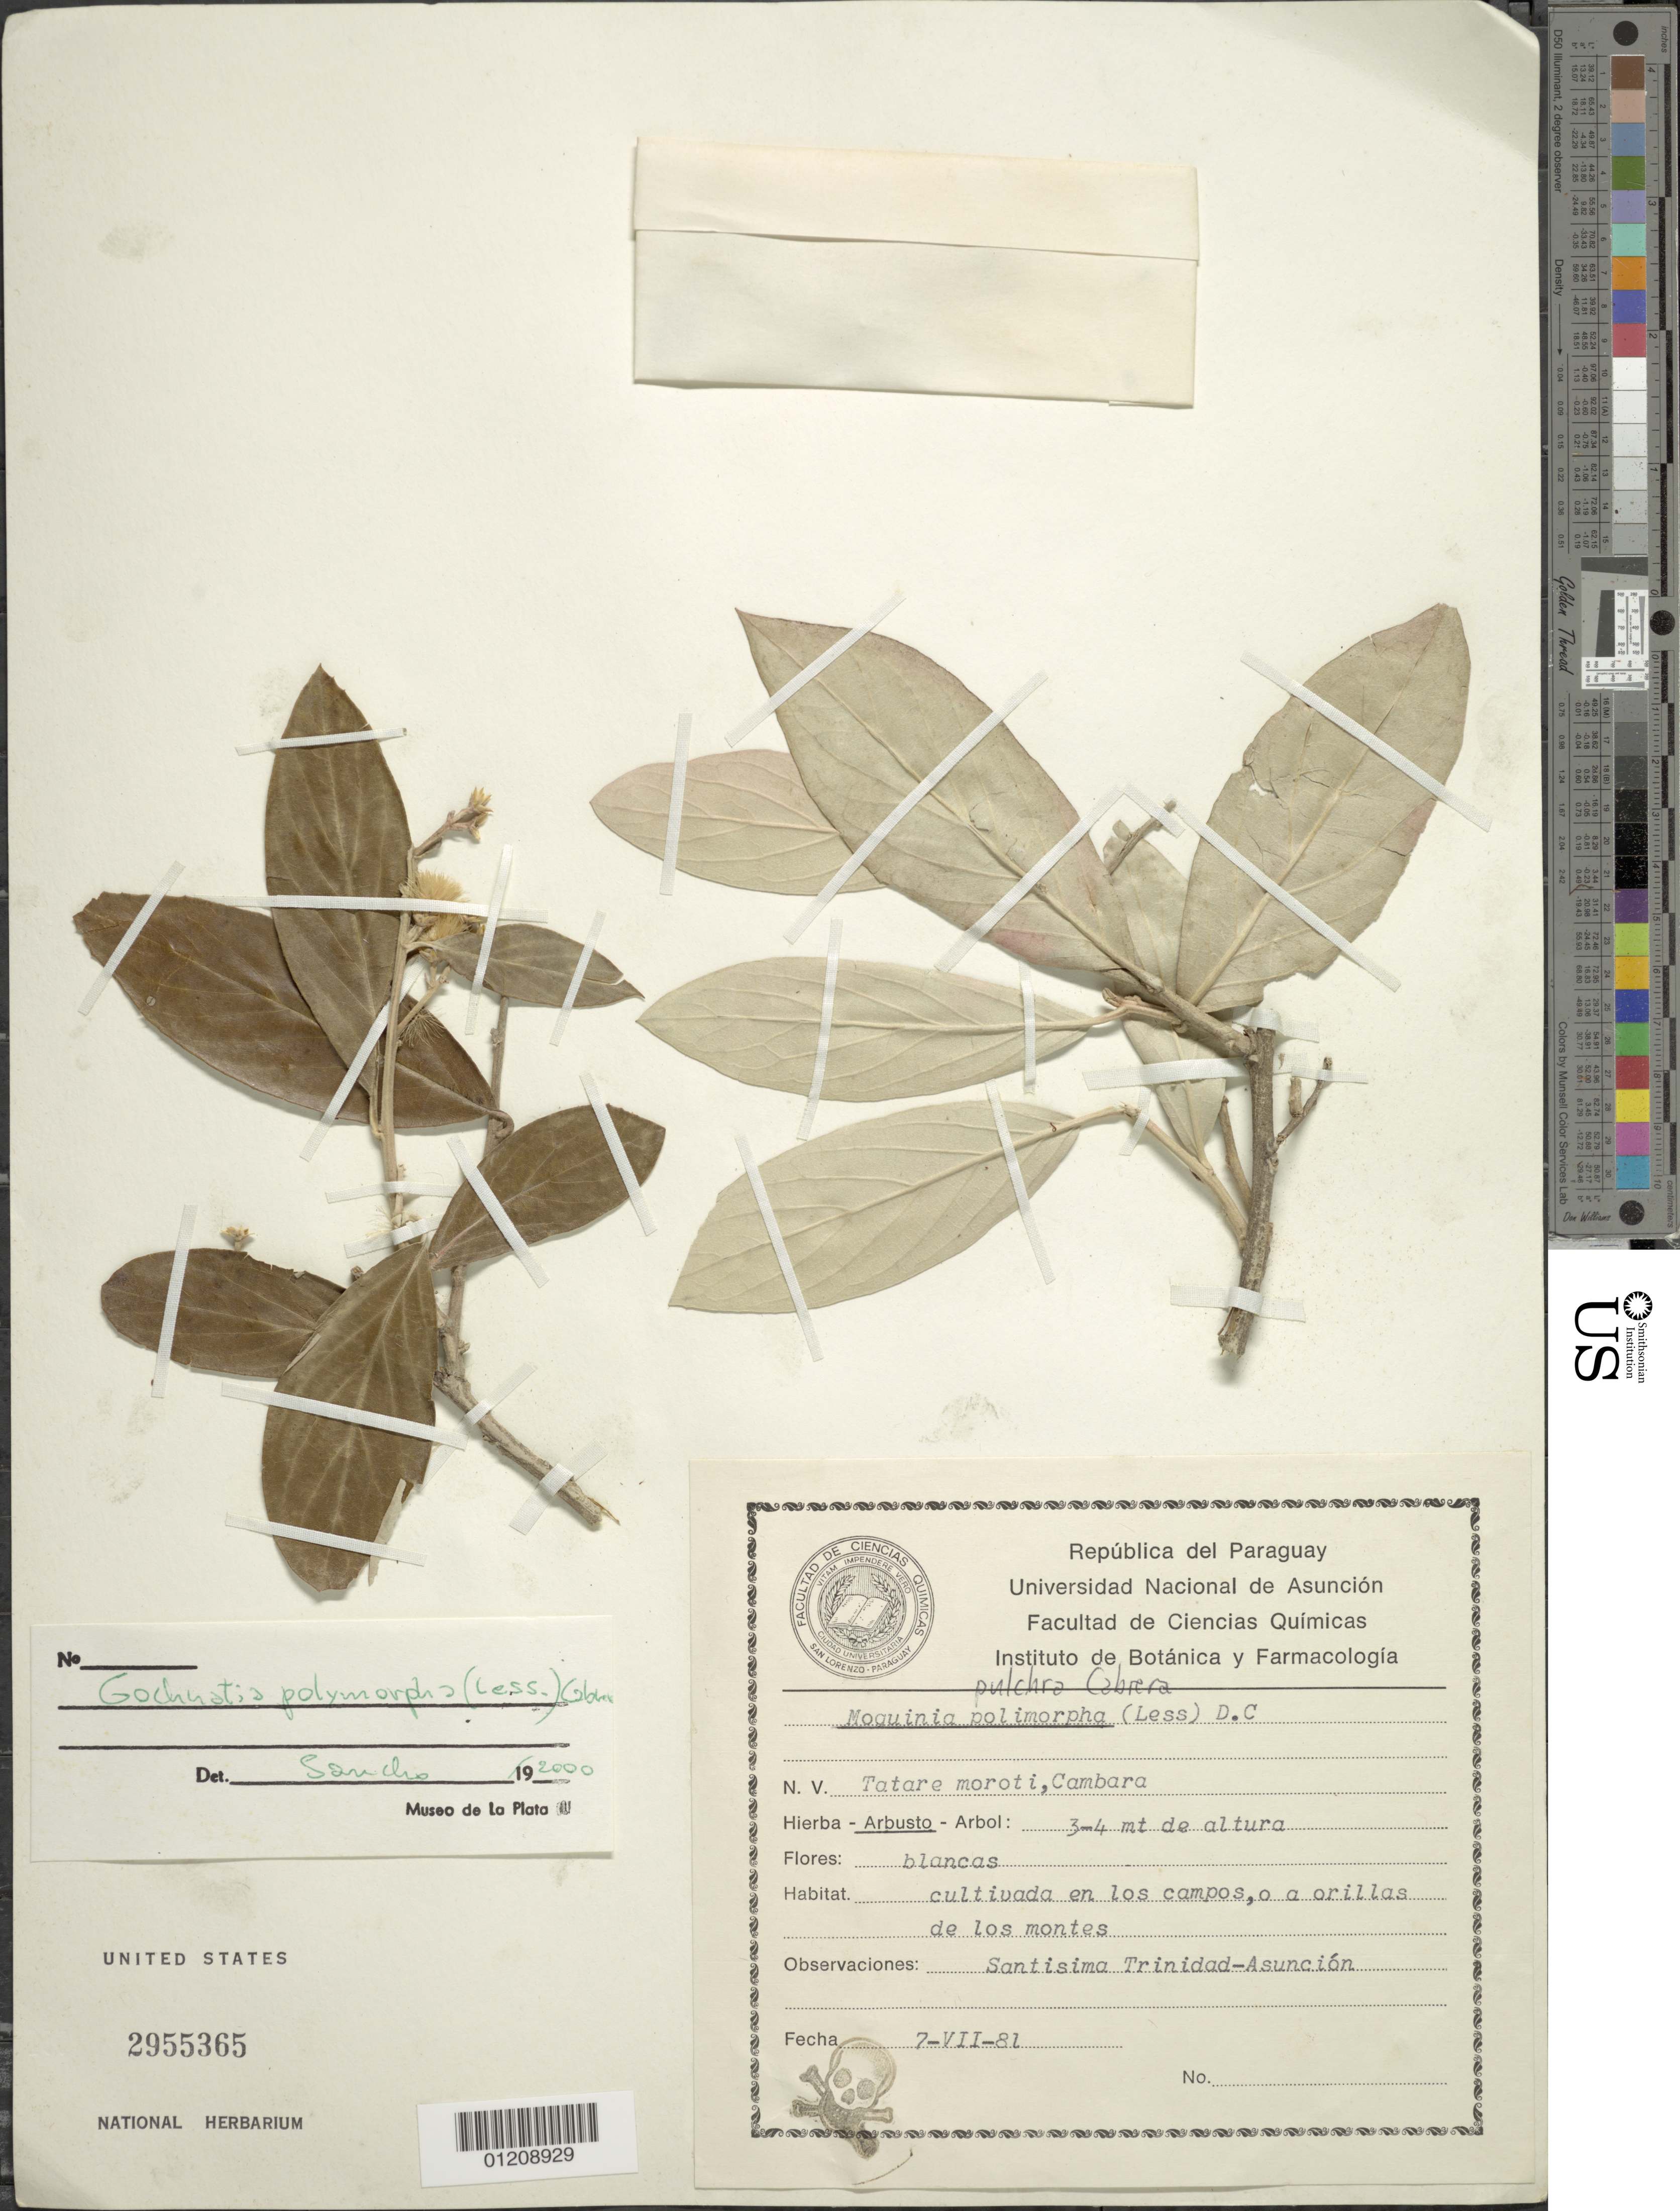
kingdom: Plantae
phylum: Tracheophyta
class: Magnoliopsida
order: Asterales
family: Asteraceae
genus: Moquiniastrum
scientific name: Moquiniastrum polymorphum subsp. floccosum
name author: (Cabrera) G. Sancho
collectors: unk.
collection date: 1981-07-07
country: Paraguay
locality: Santisima Trinidad-Ascuncion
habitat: cultivada en los campos, o a orillas de los montes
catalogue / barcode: US 2955365